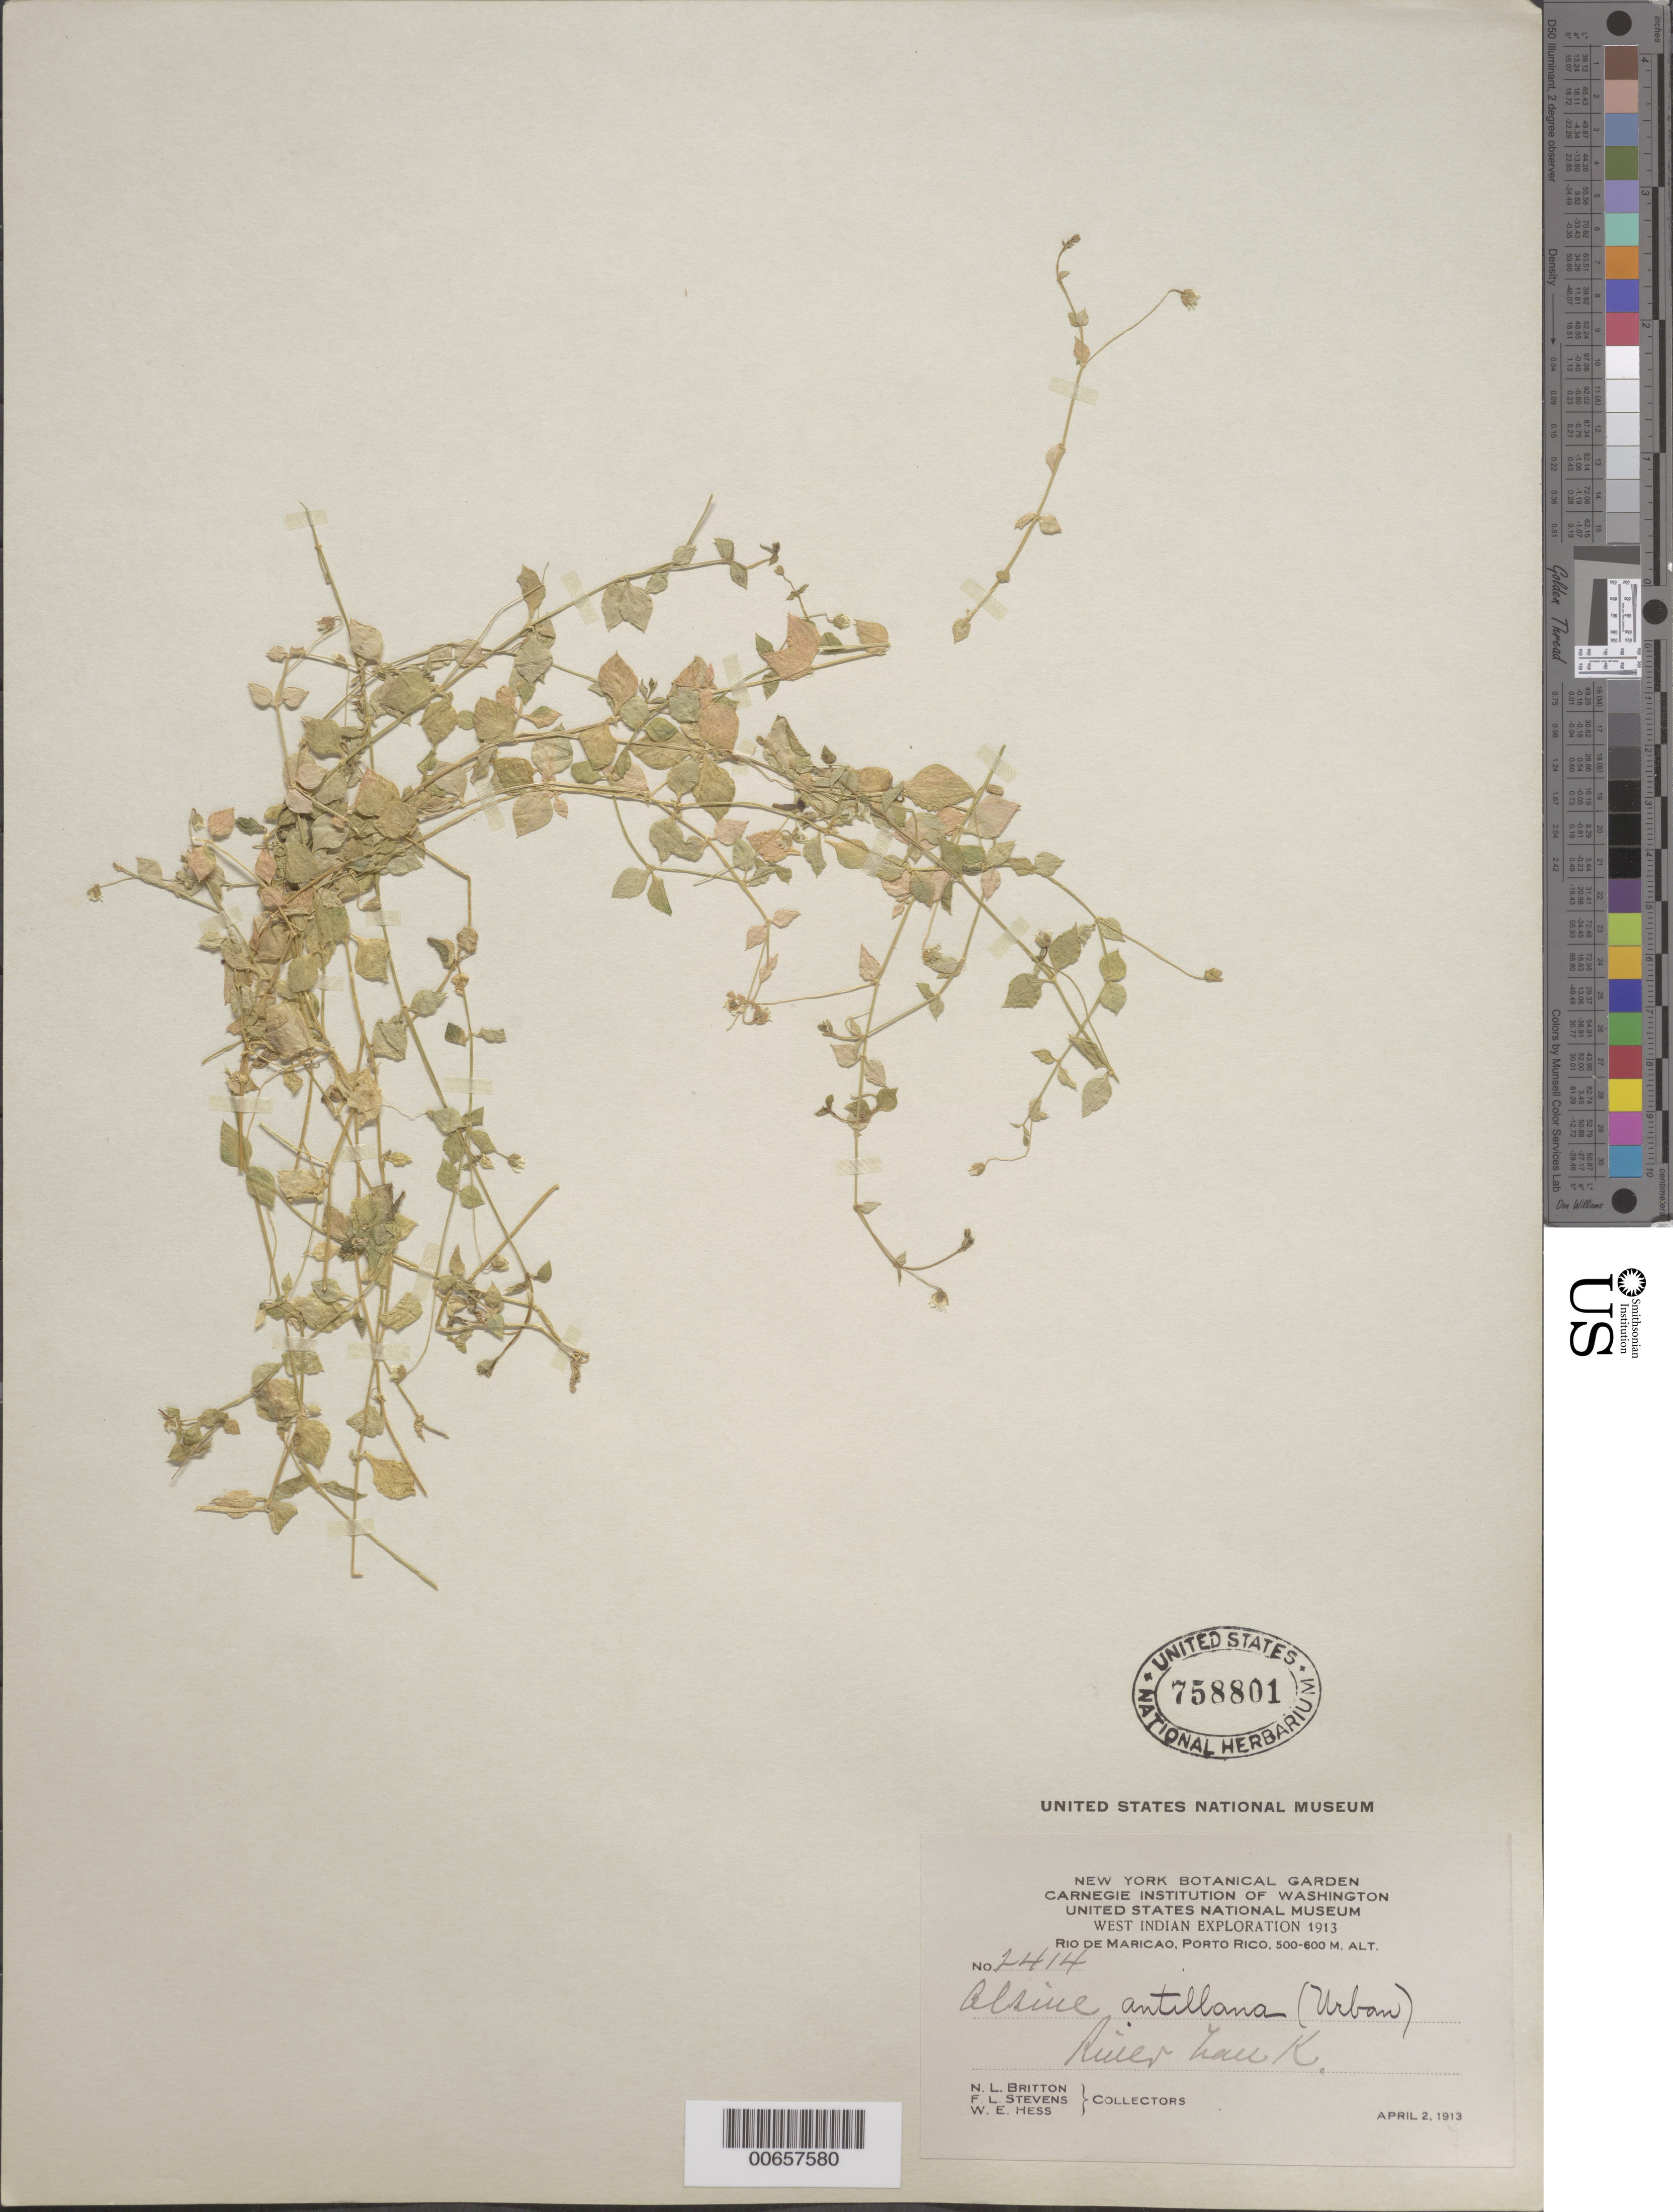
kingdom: Plantae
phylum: Tracheophyta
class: Magnoliopsida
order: Caryophyllales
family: Caryophyllaceae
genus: Alsine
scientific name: Alsine antillana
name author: Urb.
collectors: N. Britton, F. L. Stevens & W. Hess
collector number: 2414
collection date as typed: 02 Apr 1913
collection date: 1913-04-02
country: Puerto Rico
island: Greater Antilles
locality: Rio de Maricao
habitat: River bank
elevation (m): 500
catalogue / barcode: US 758801